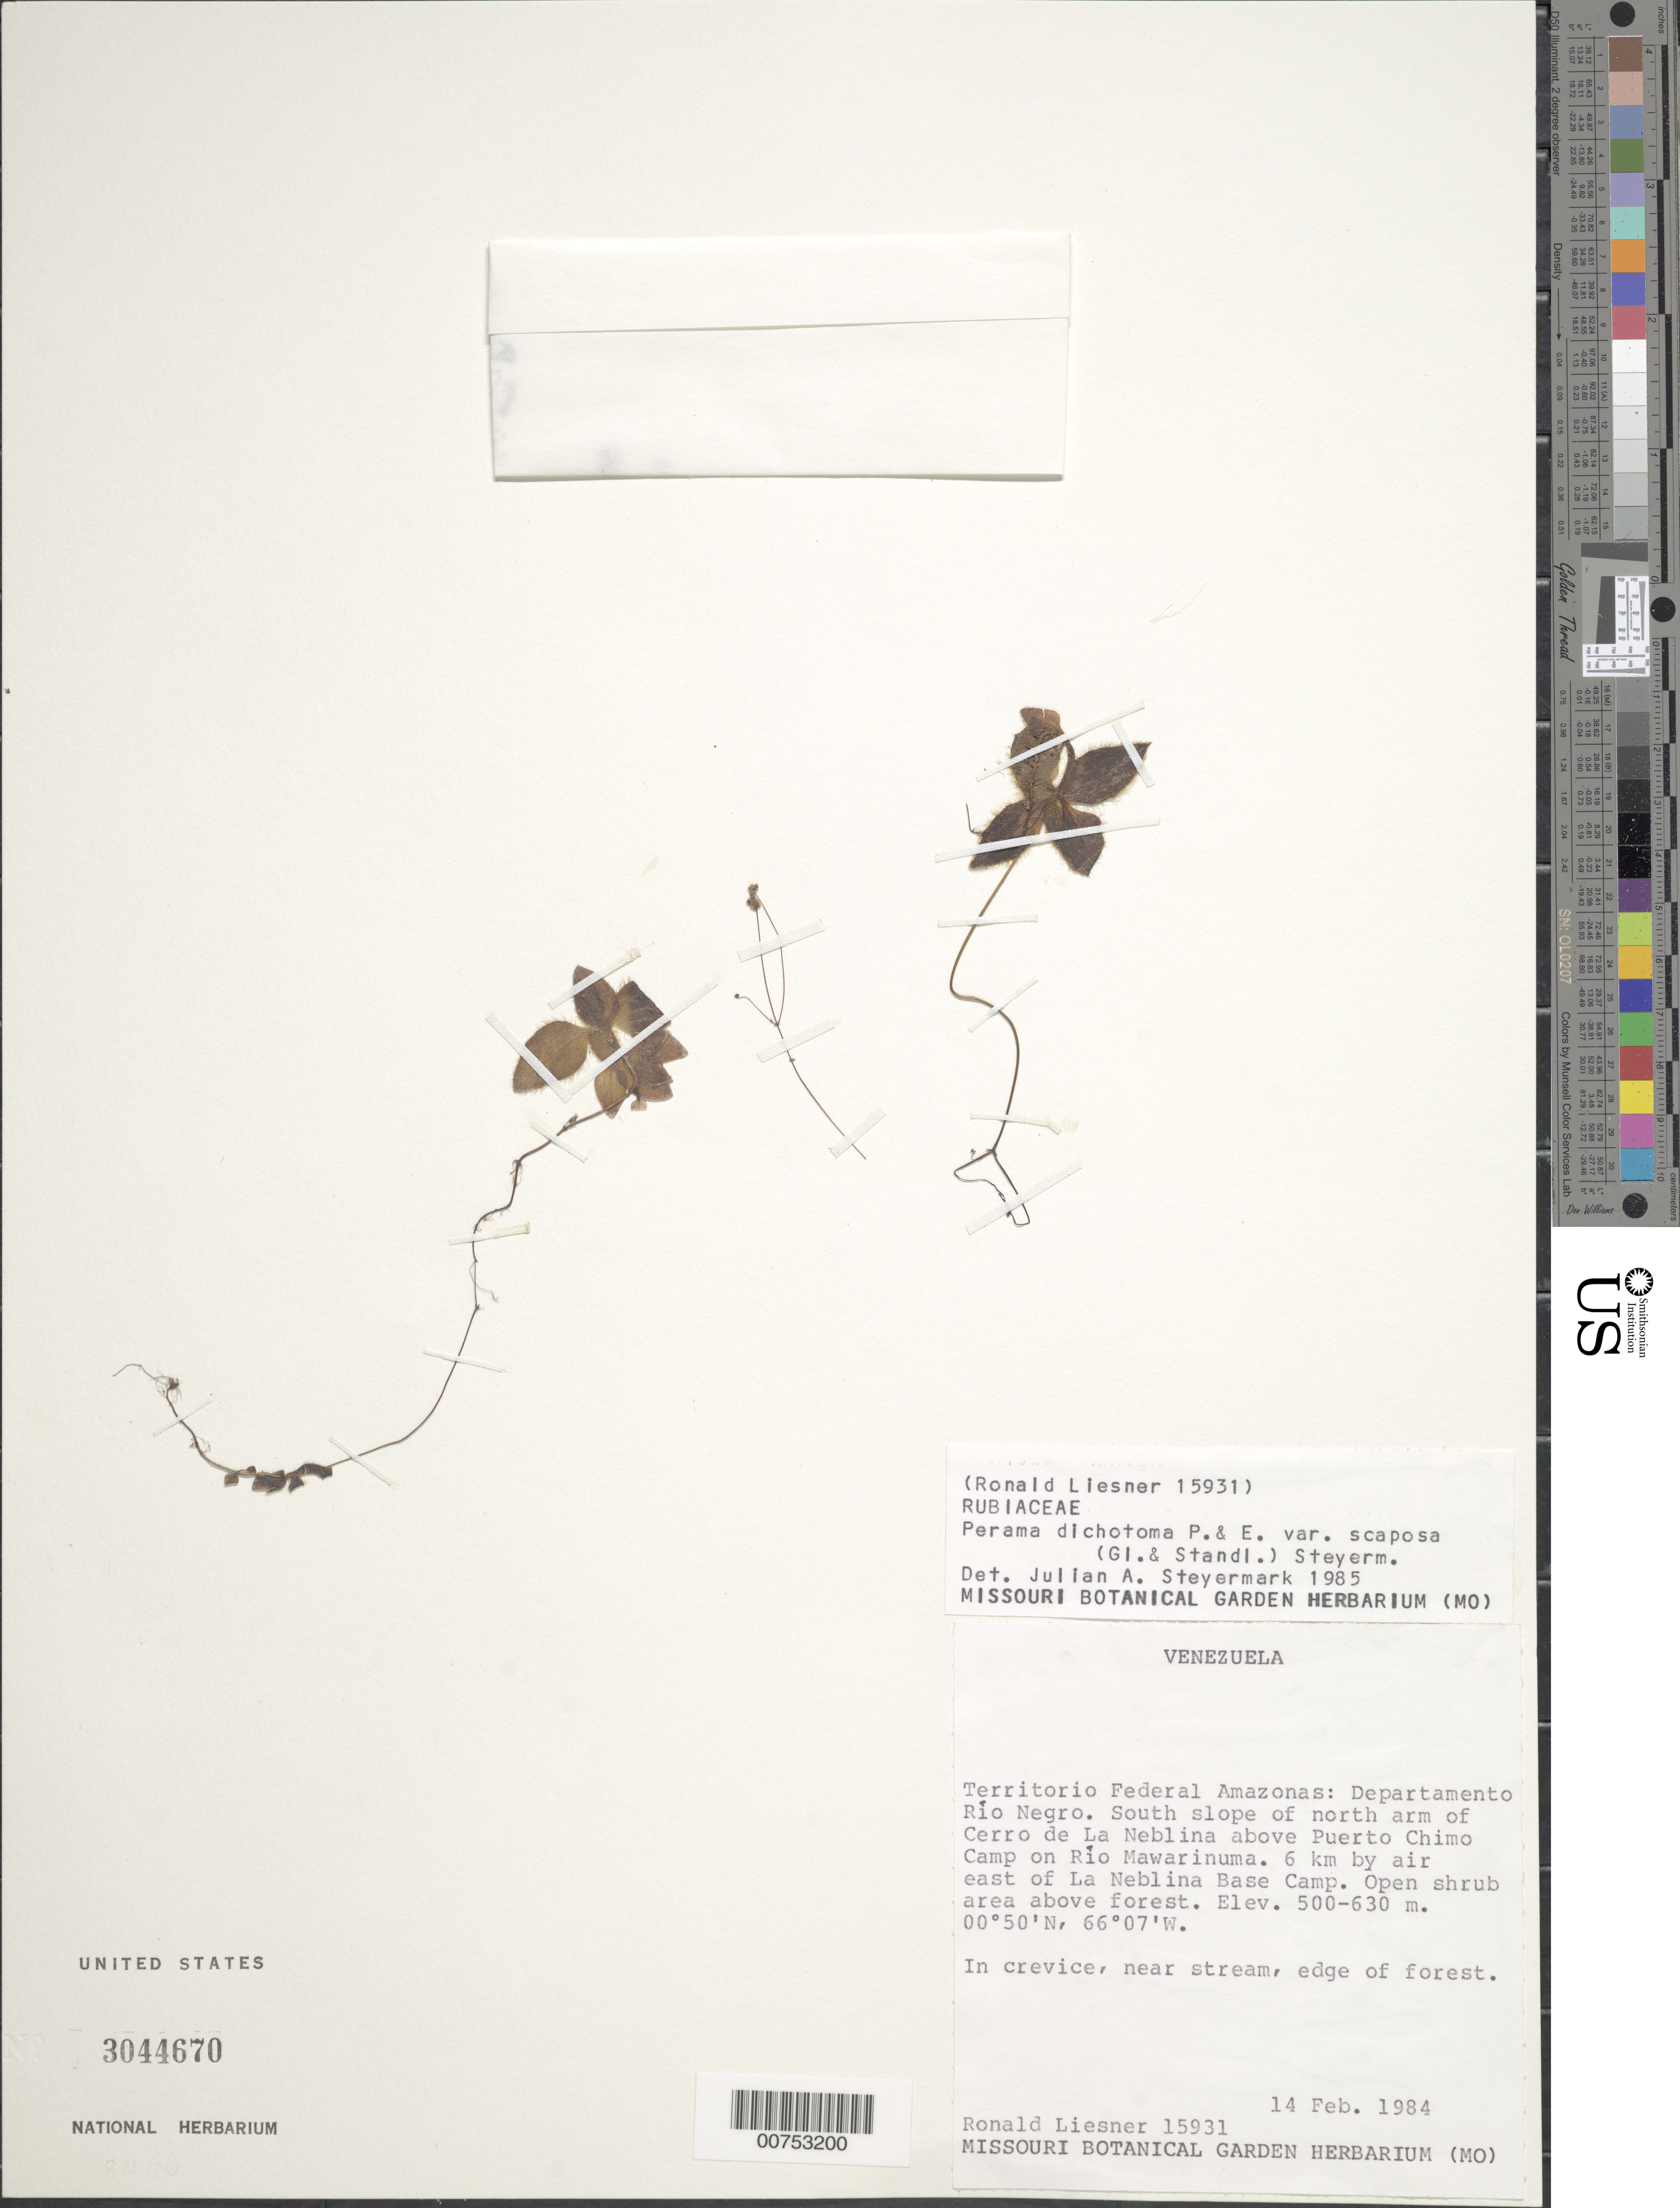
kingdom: Plantae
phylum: Tracheophyta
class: Magnoliopsida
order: Gentianales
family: Rubiaceae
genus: Perama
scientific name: Perama dichotoma var. scaposa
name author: (Gleason & Standl.) Steyerm.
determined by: Steyermark, Julian A., (VEN)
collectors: R. L. Liesner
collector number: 15931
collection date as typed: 14-Feb-84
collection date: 1984-02-14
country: Venezuela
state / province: Amazonas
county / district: Río Negro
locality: Cerro de La Neblina, N arm, above Puerto Chimo Camp on Río Mawarinuma; 6 km by air E of La Neblina Base Camp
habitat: Open shrub area above forest; in crevice, near stream, edge of forest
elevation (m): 500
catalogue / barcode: US 3044670